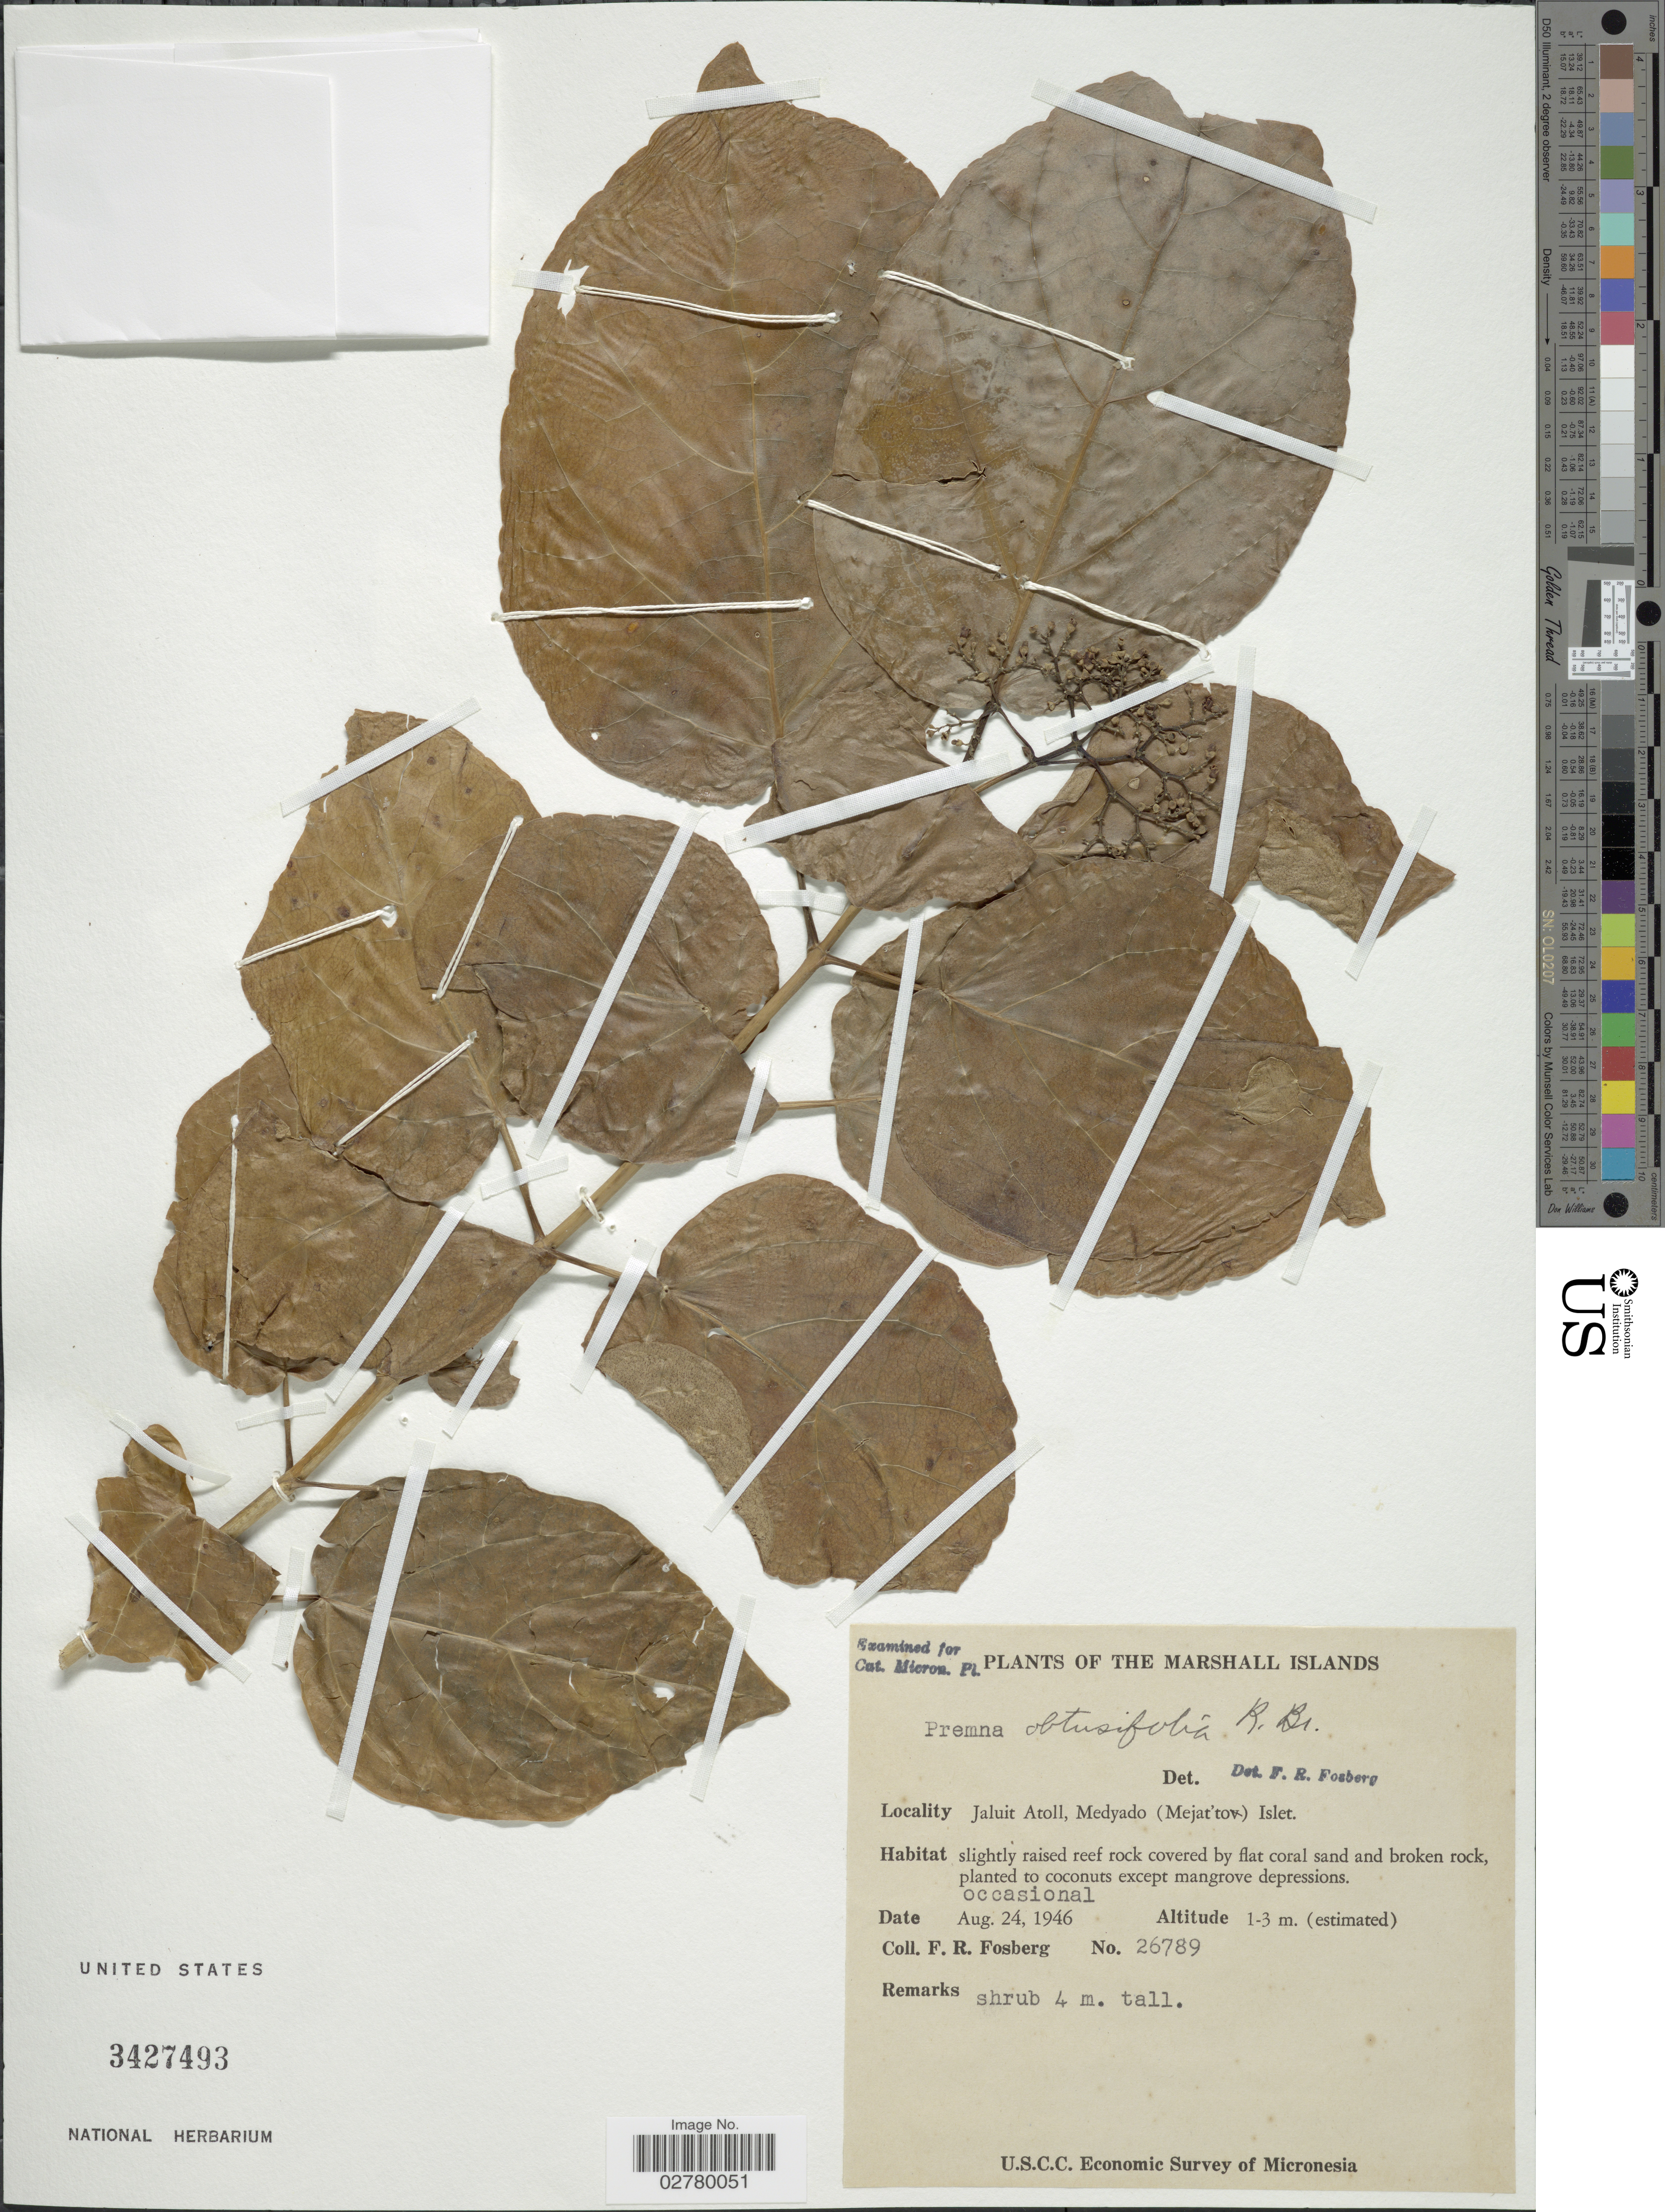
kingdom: Plantae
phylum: Tracheophyta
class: Magnoliopsida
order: Lamiales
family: Lamiaceae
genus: Premna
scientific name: Premna obtusifolia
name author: R. Br.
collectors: F. R. Fosberg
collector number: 26789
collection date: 1946-08-24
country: Marshall Islands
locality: The Marshall Islands. Jaluit Atoll, Medyado (Mejat' tov) Islet.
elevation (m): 1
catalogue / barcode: US 3427493